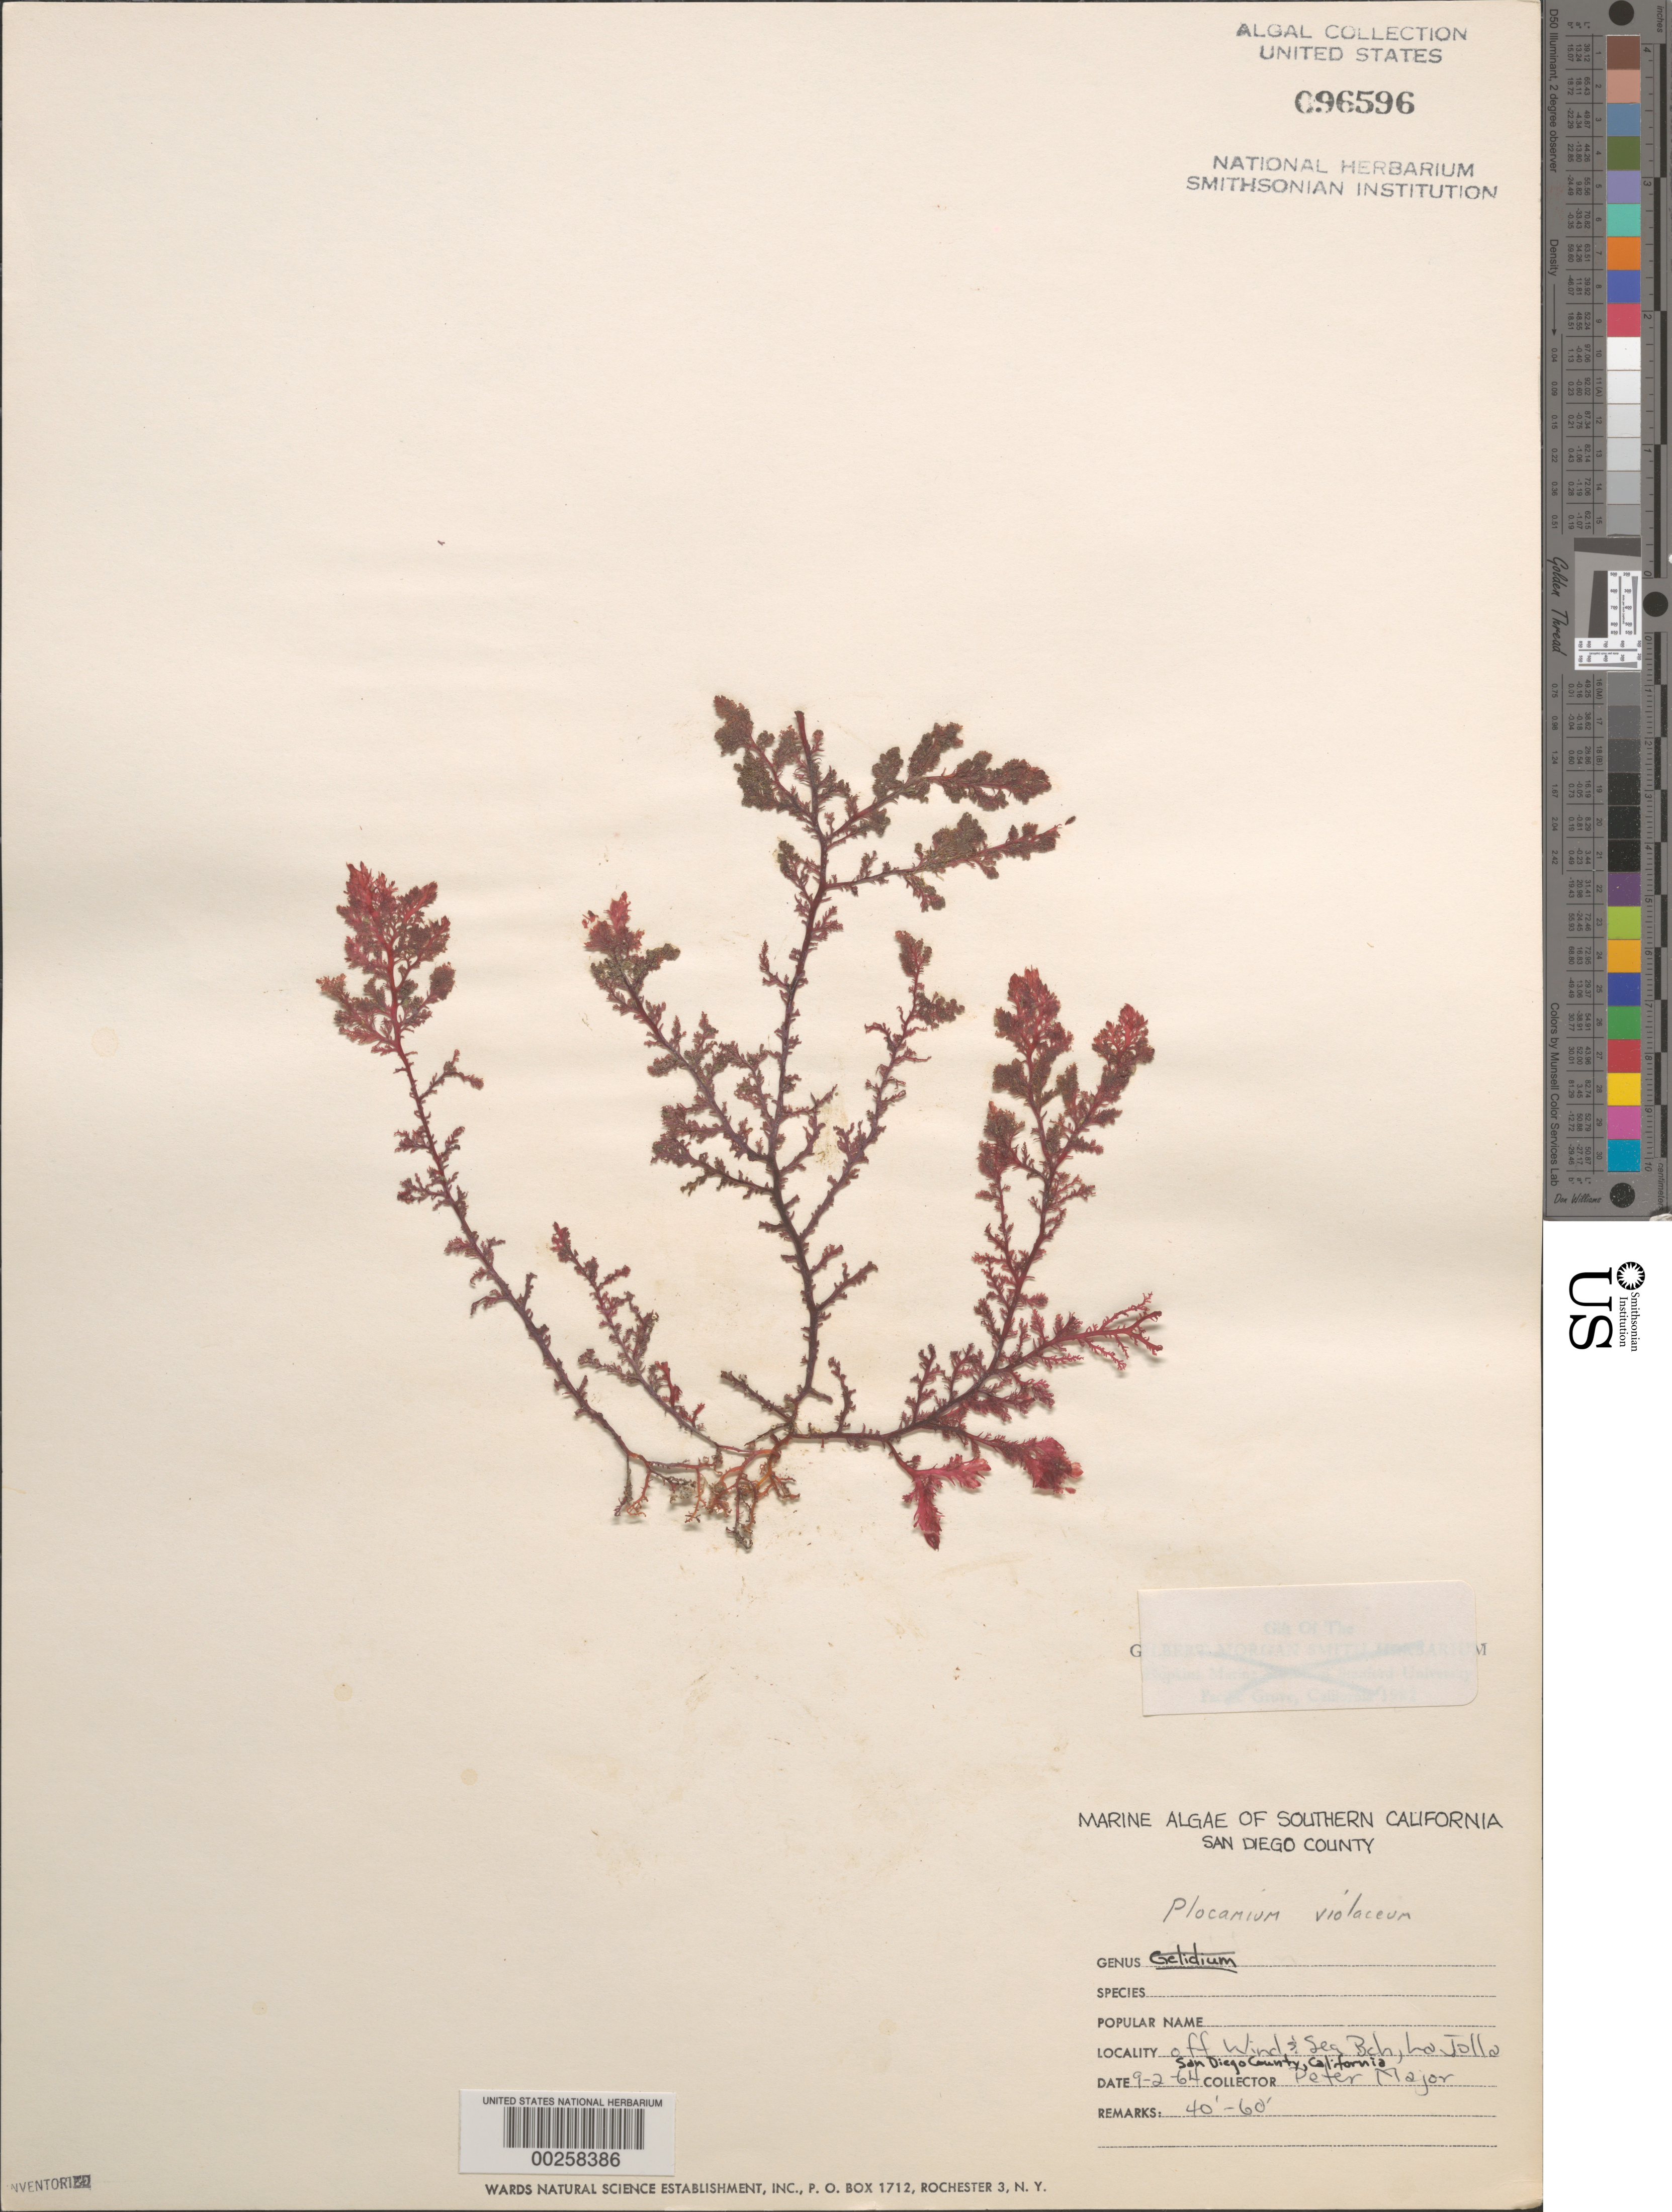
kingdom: Plantae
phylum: Rhodophyta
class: Florideophyceae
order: Plocamiales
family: Plocamiaceae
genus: Plocamium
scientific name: Plocamium violaceum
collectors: P. Major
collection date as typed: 02 Sep 1964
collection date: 1964-09-02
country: United States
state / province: California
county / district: San Diego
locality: La Jolla, off Wind and Sea Beach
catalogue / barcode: US 96596